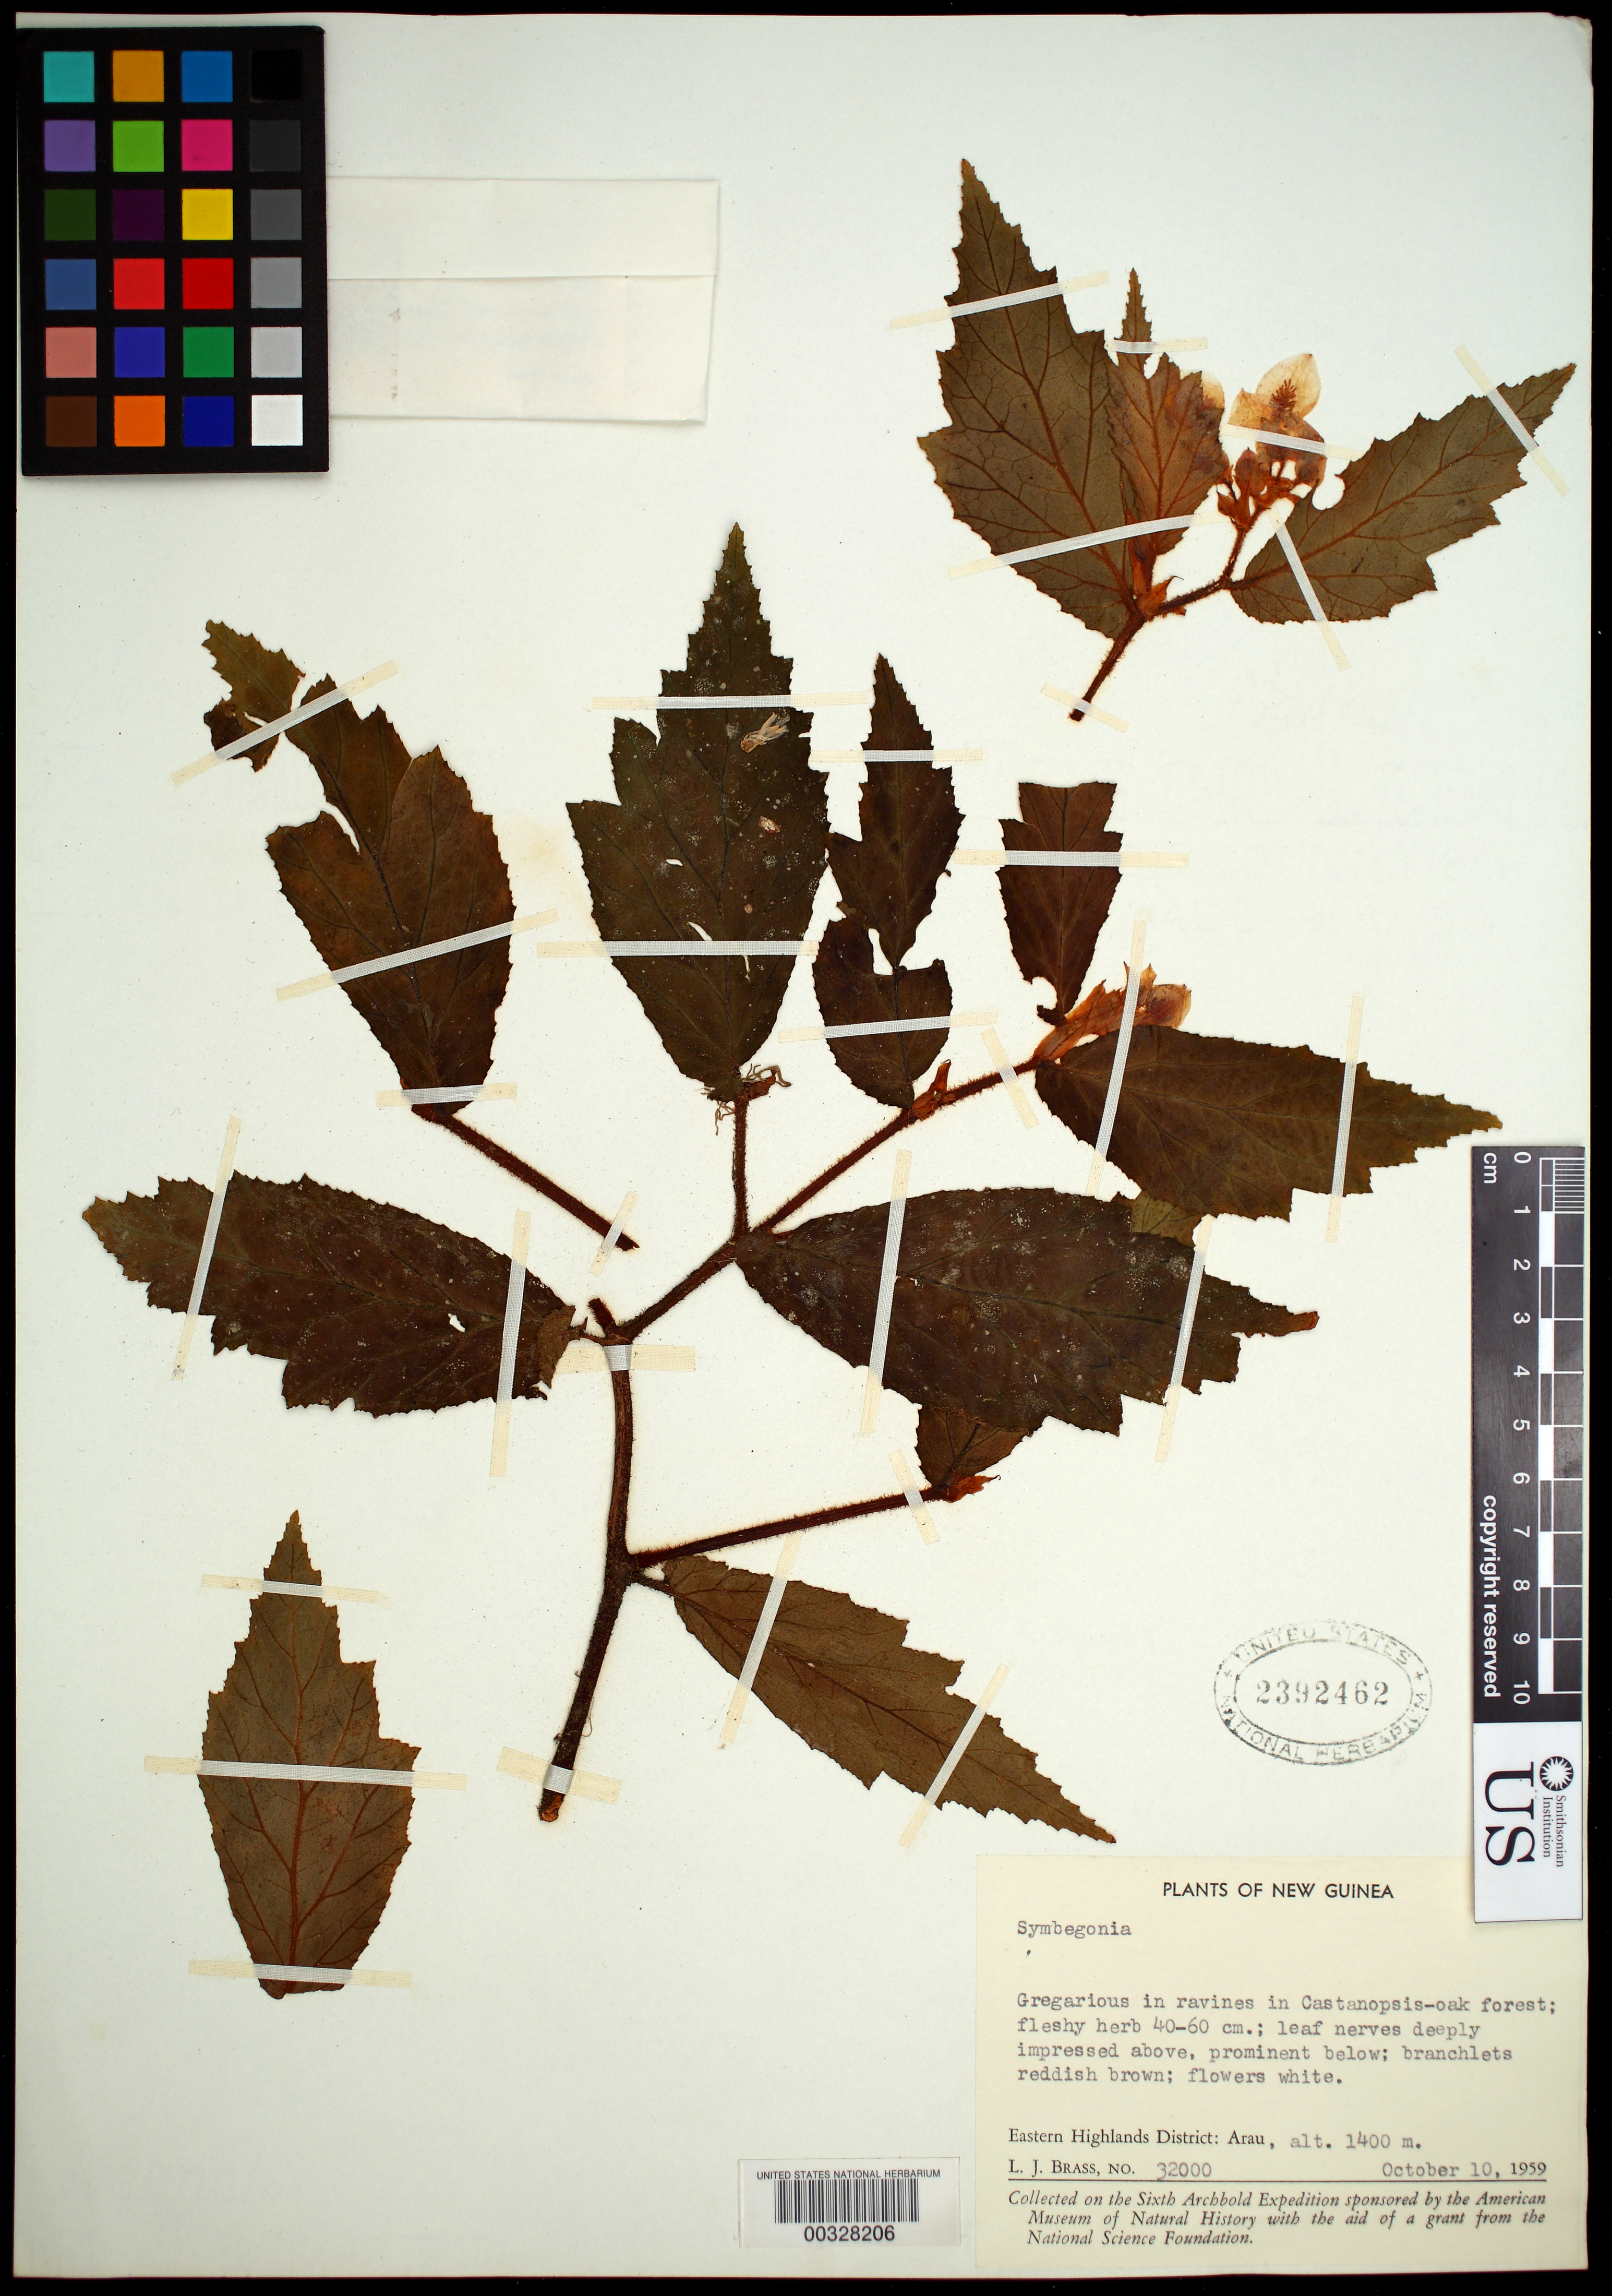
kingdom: Plantae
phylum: Tracheophyta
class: Magnoliopsida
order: Cucurbitales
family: Begoniaceae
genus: Begonia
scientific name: Begonia sp.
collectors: L. J. Brass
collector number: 32000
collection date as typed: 10 Oct 1959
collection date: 1959-10-10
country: Papua New Guinea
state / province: Eastern Highlands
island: New Guinea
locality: Arau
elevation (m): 1400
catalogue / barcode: US 2392462